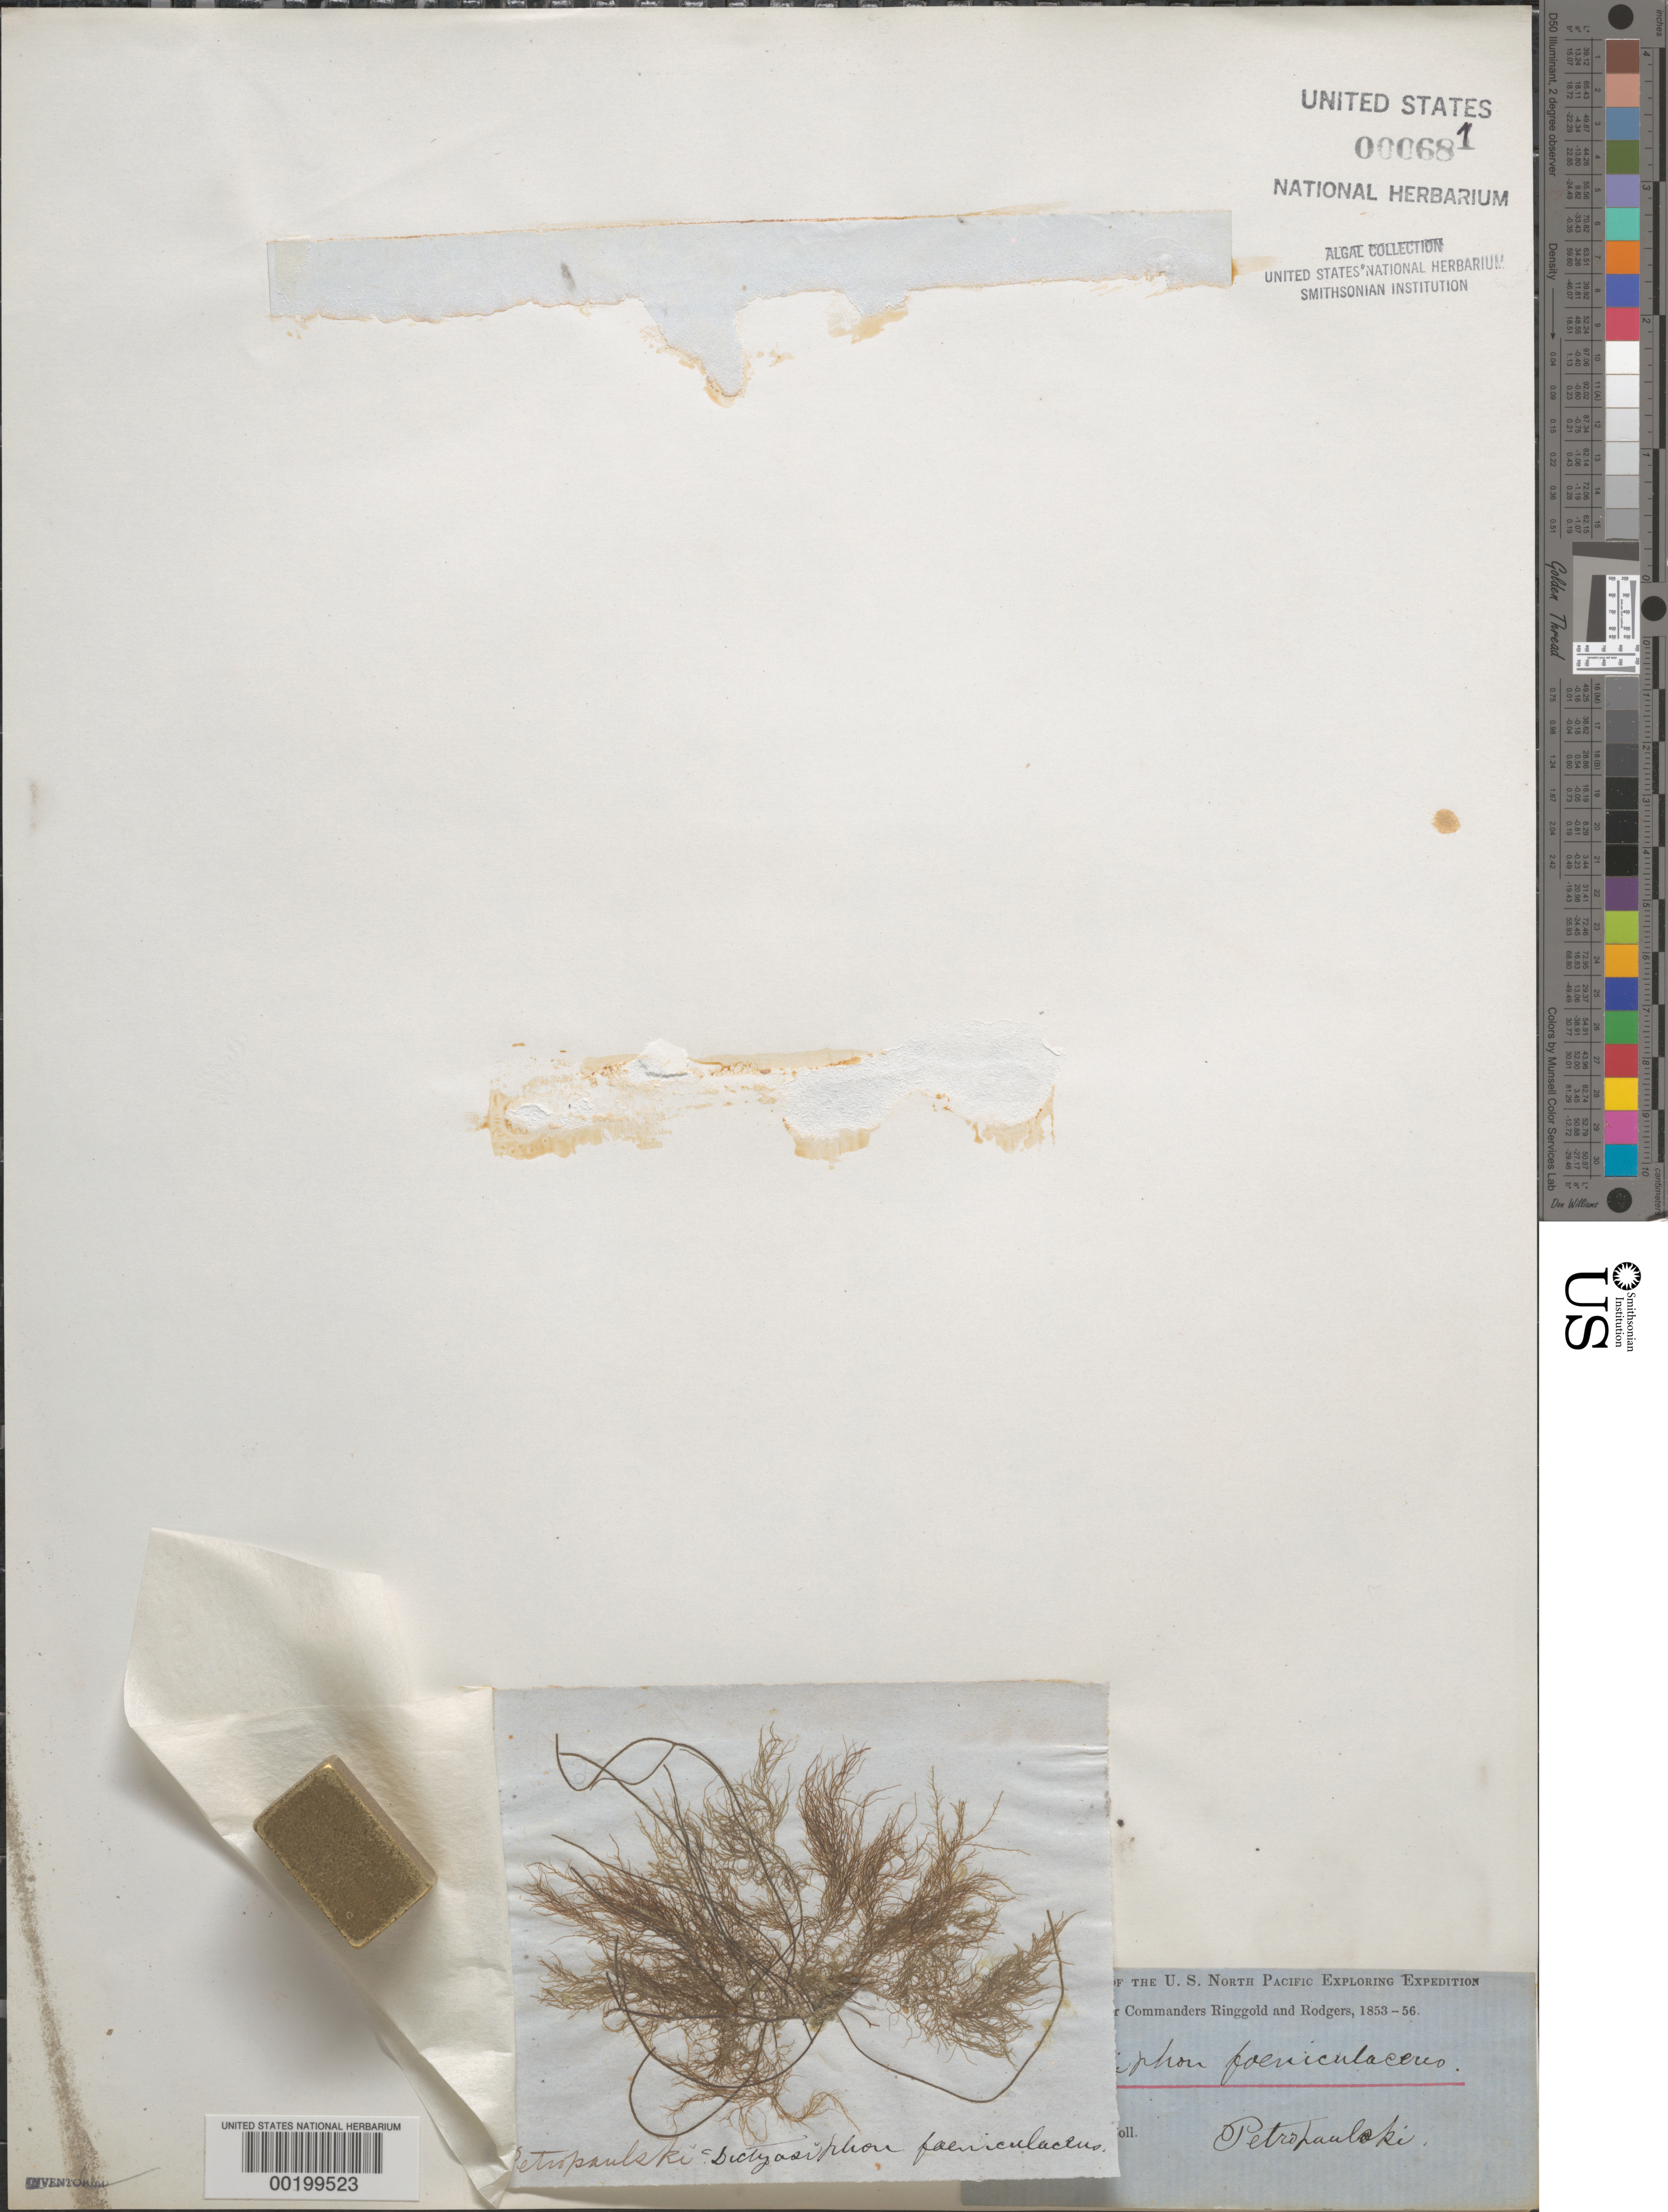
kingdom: Chromista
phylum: Ochrophyta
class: Phaeophyceae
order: Dictyosiphonales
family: Dictyosiphonaceae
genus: Dictyosiphon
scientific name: Dictyosiphon foeniculaceus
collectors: C. Wright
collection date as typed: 09 Jul 1855 to 12 Jul 1855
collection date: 1855-07-09/1855-07-12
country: Russian Federation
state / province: Kamchatka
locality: Petropavlovsk-Kamchatka (Petropaulski)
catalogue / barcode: US 681